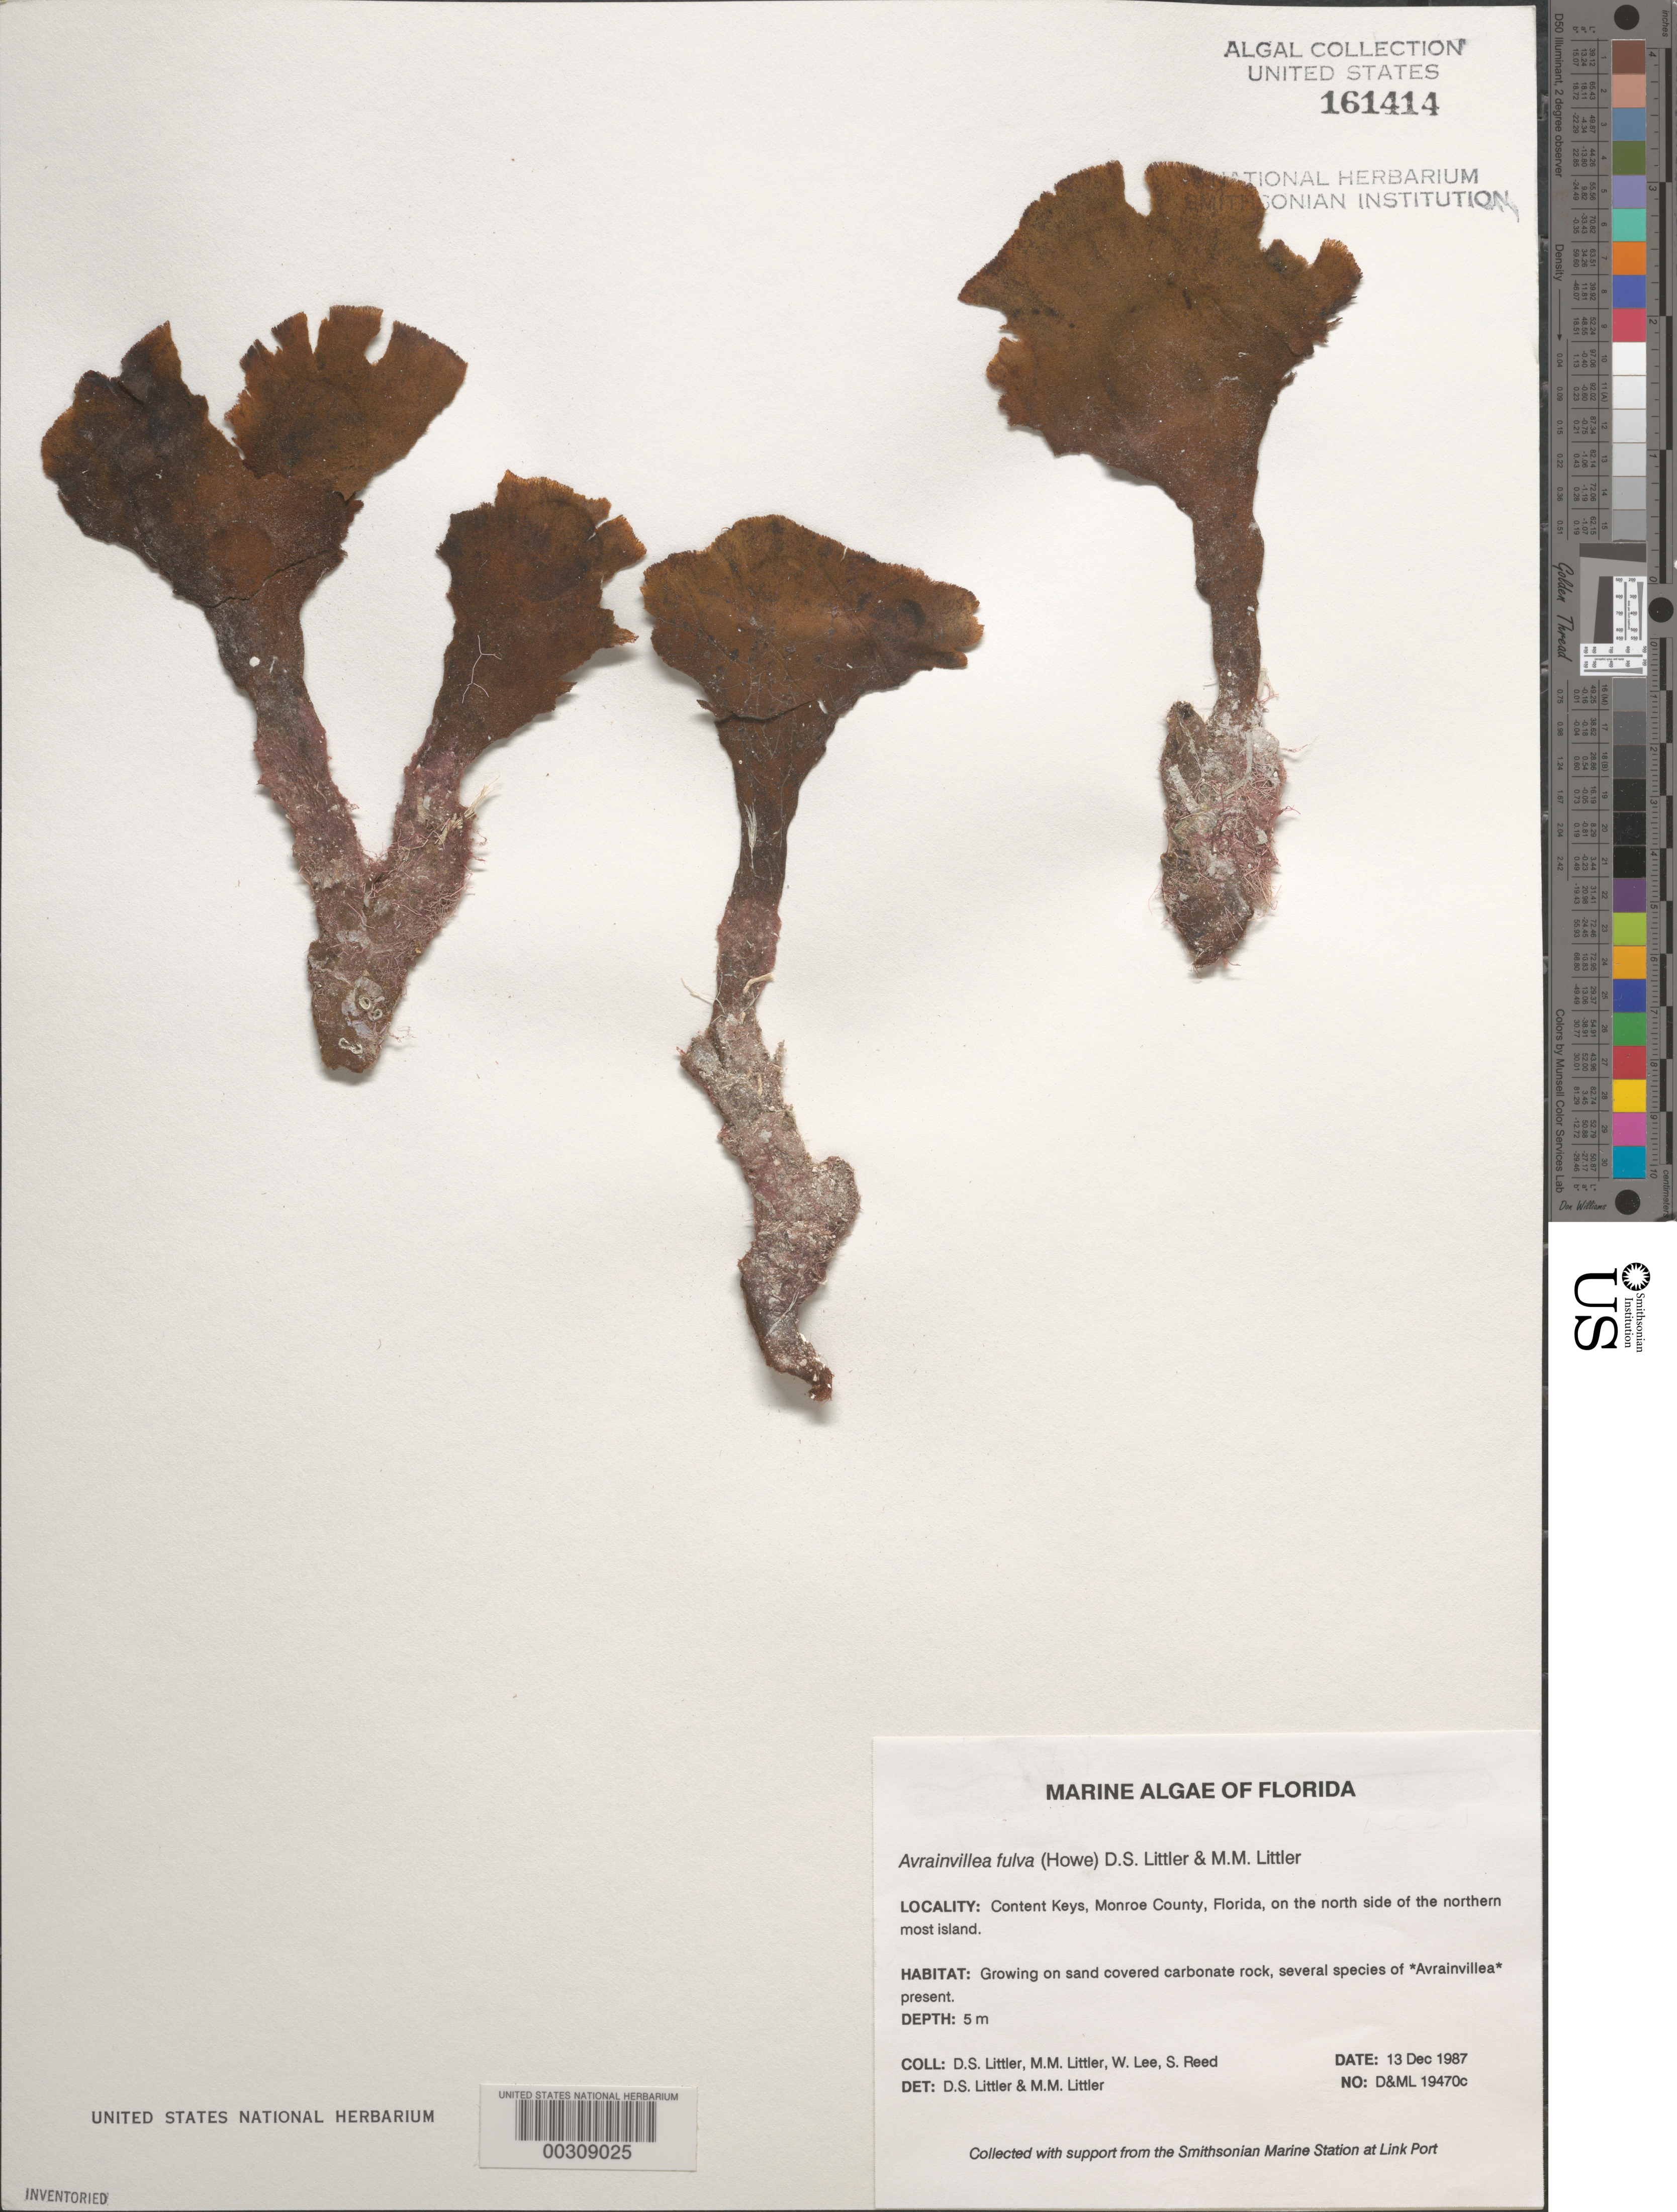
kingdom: Plantae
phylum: Chlorophyta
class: Ulvophyceae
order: Bryopsidales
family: Dichotomosiphonaceae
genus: Avrainvillea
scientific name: Avrainvillea fulva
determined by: Littler, D. S.; Littler, M. M.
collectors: D. S. Littler, M. M. Littler, W. Lee & S. Reed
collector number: D&ML 19470c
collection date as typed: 13 Dec 1987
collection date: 1987-12-13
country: United States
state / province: Florida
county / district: Monroe County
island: Content Keys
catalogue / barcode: US 161414